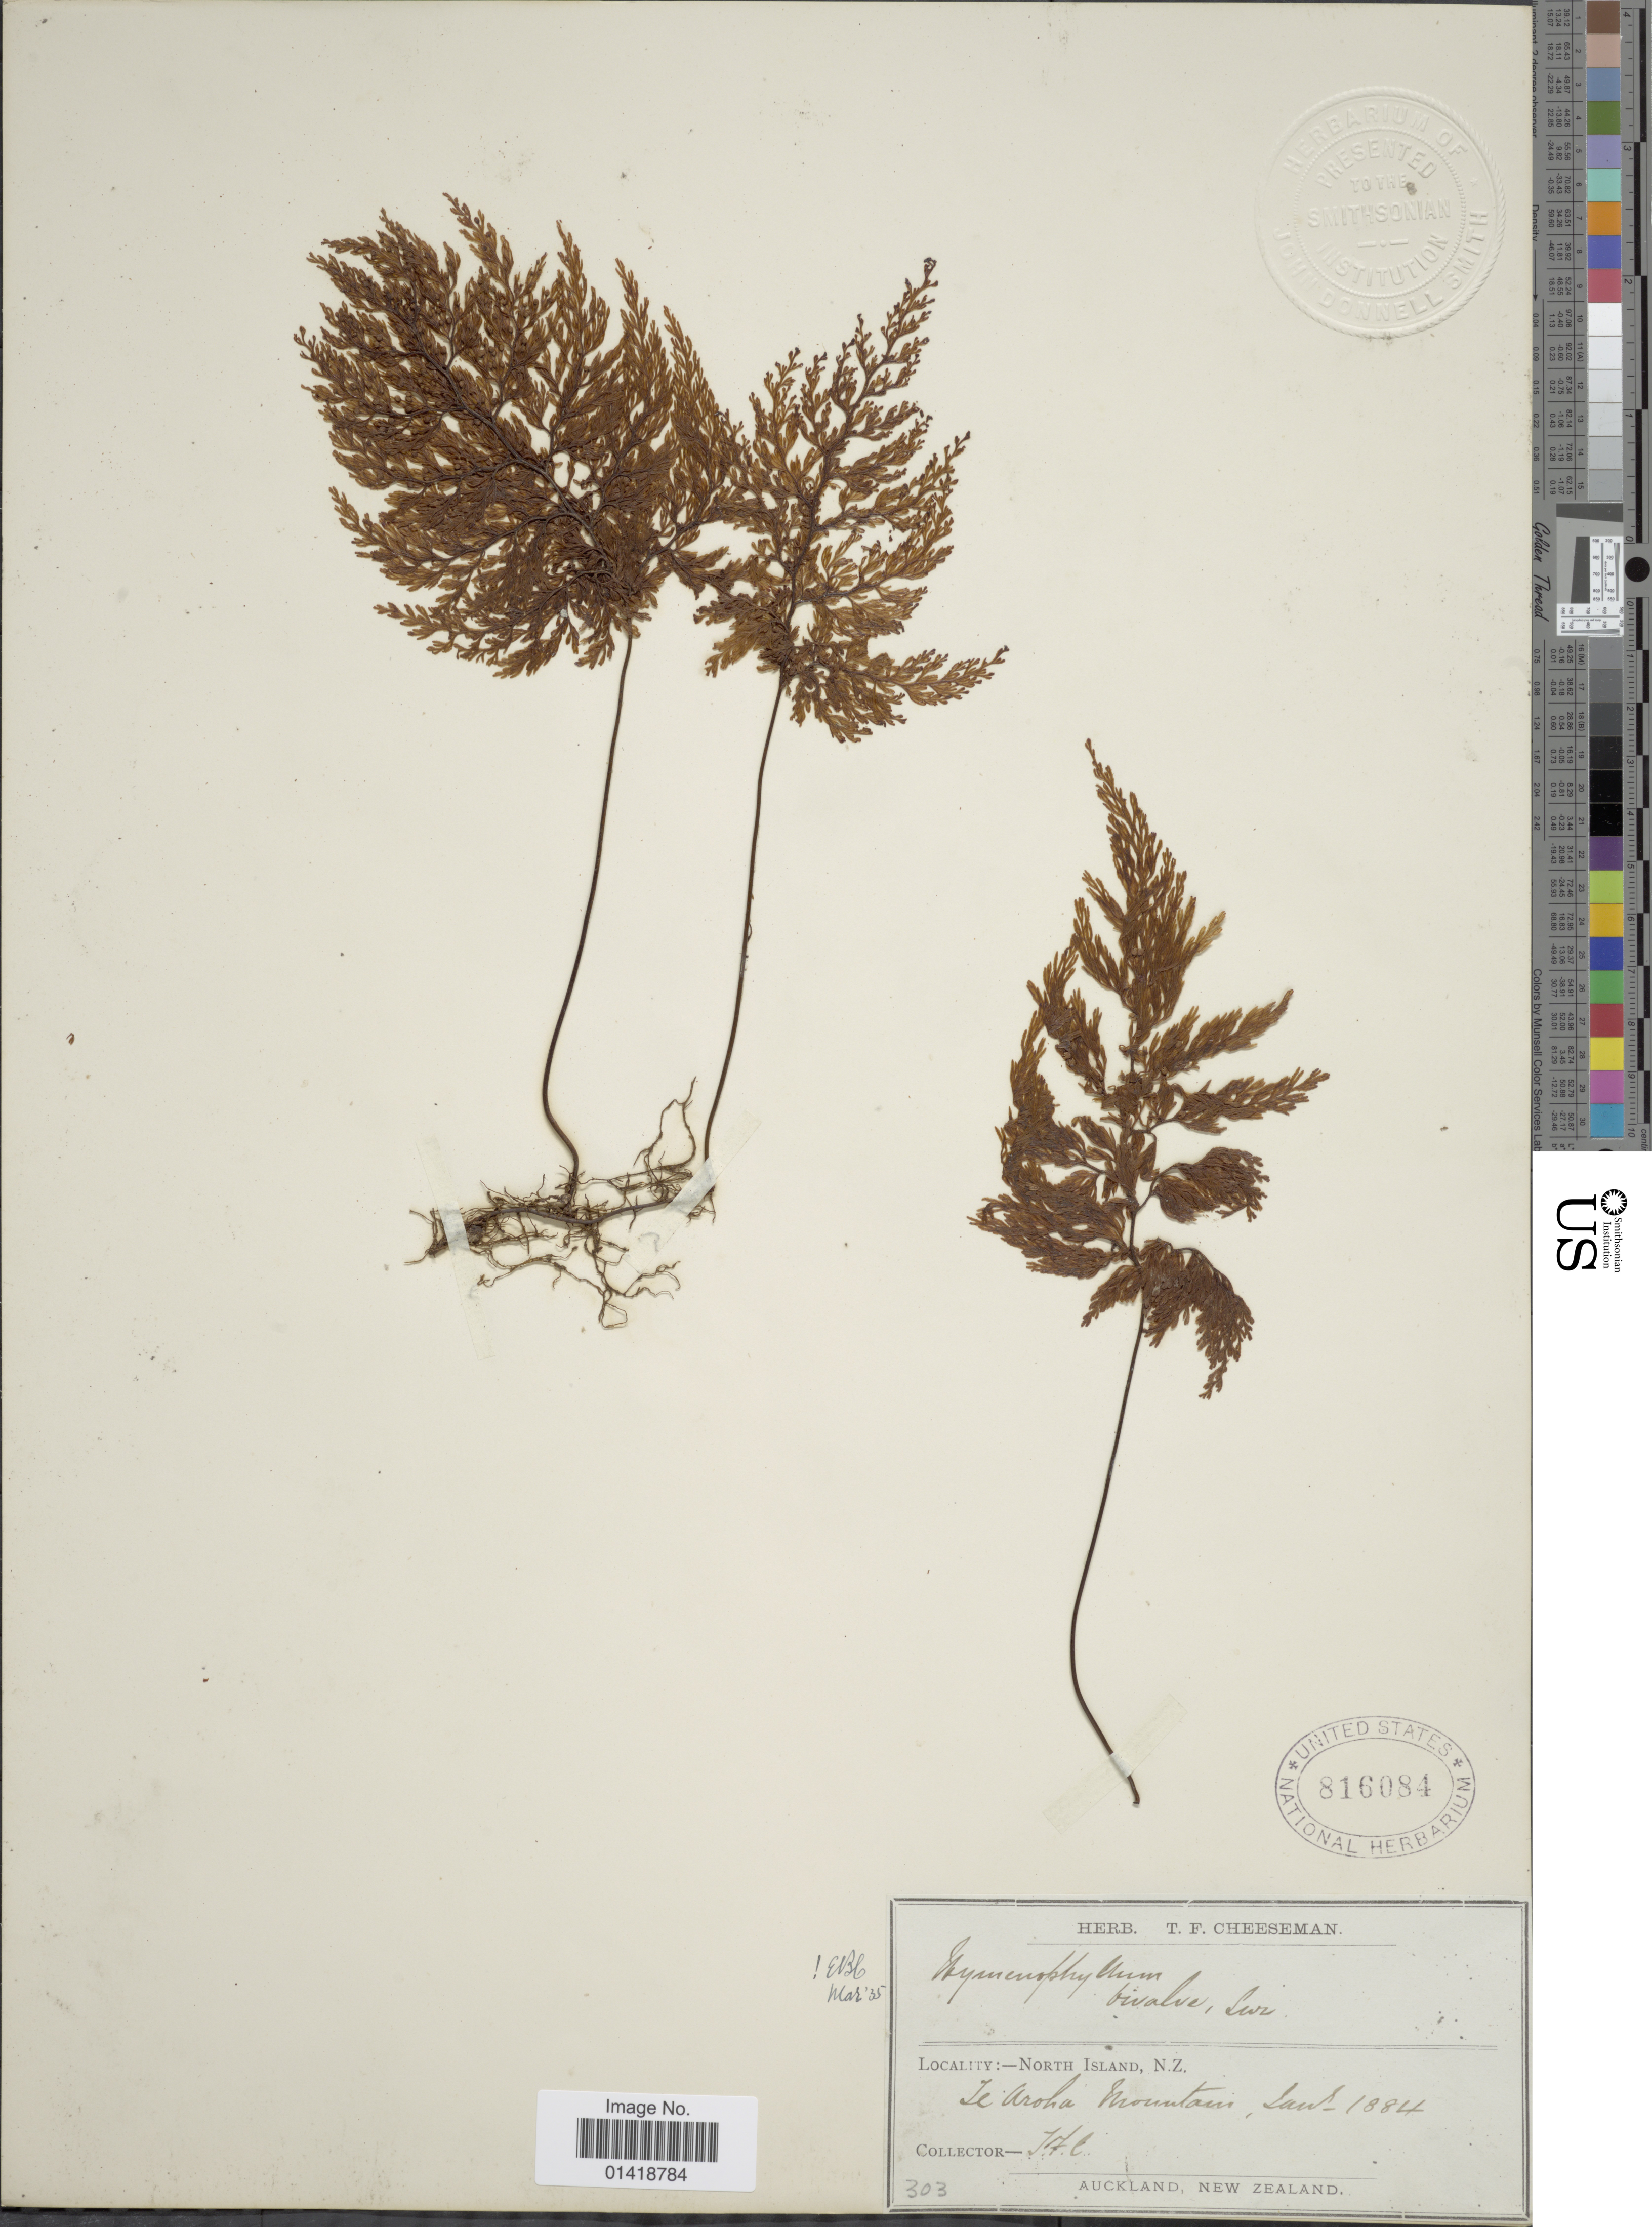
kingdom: Plantae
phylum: Tracheophyta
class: Polypodiopsida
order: Hymenophyllales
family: Hymenophyllaceae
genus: Hymenophyllum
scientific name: Hymenophyllum bivalve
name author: (G. Forst.) Sw.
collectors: T. F. Cheeseman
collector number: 303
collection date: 1884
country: New Zealand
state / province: Auckland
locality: North Island: N.Z. Te Aroha Mountain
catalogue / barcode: US 816084